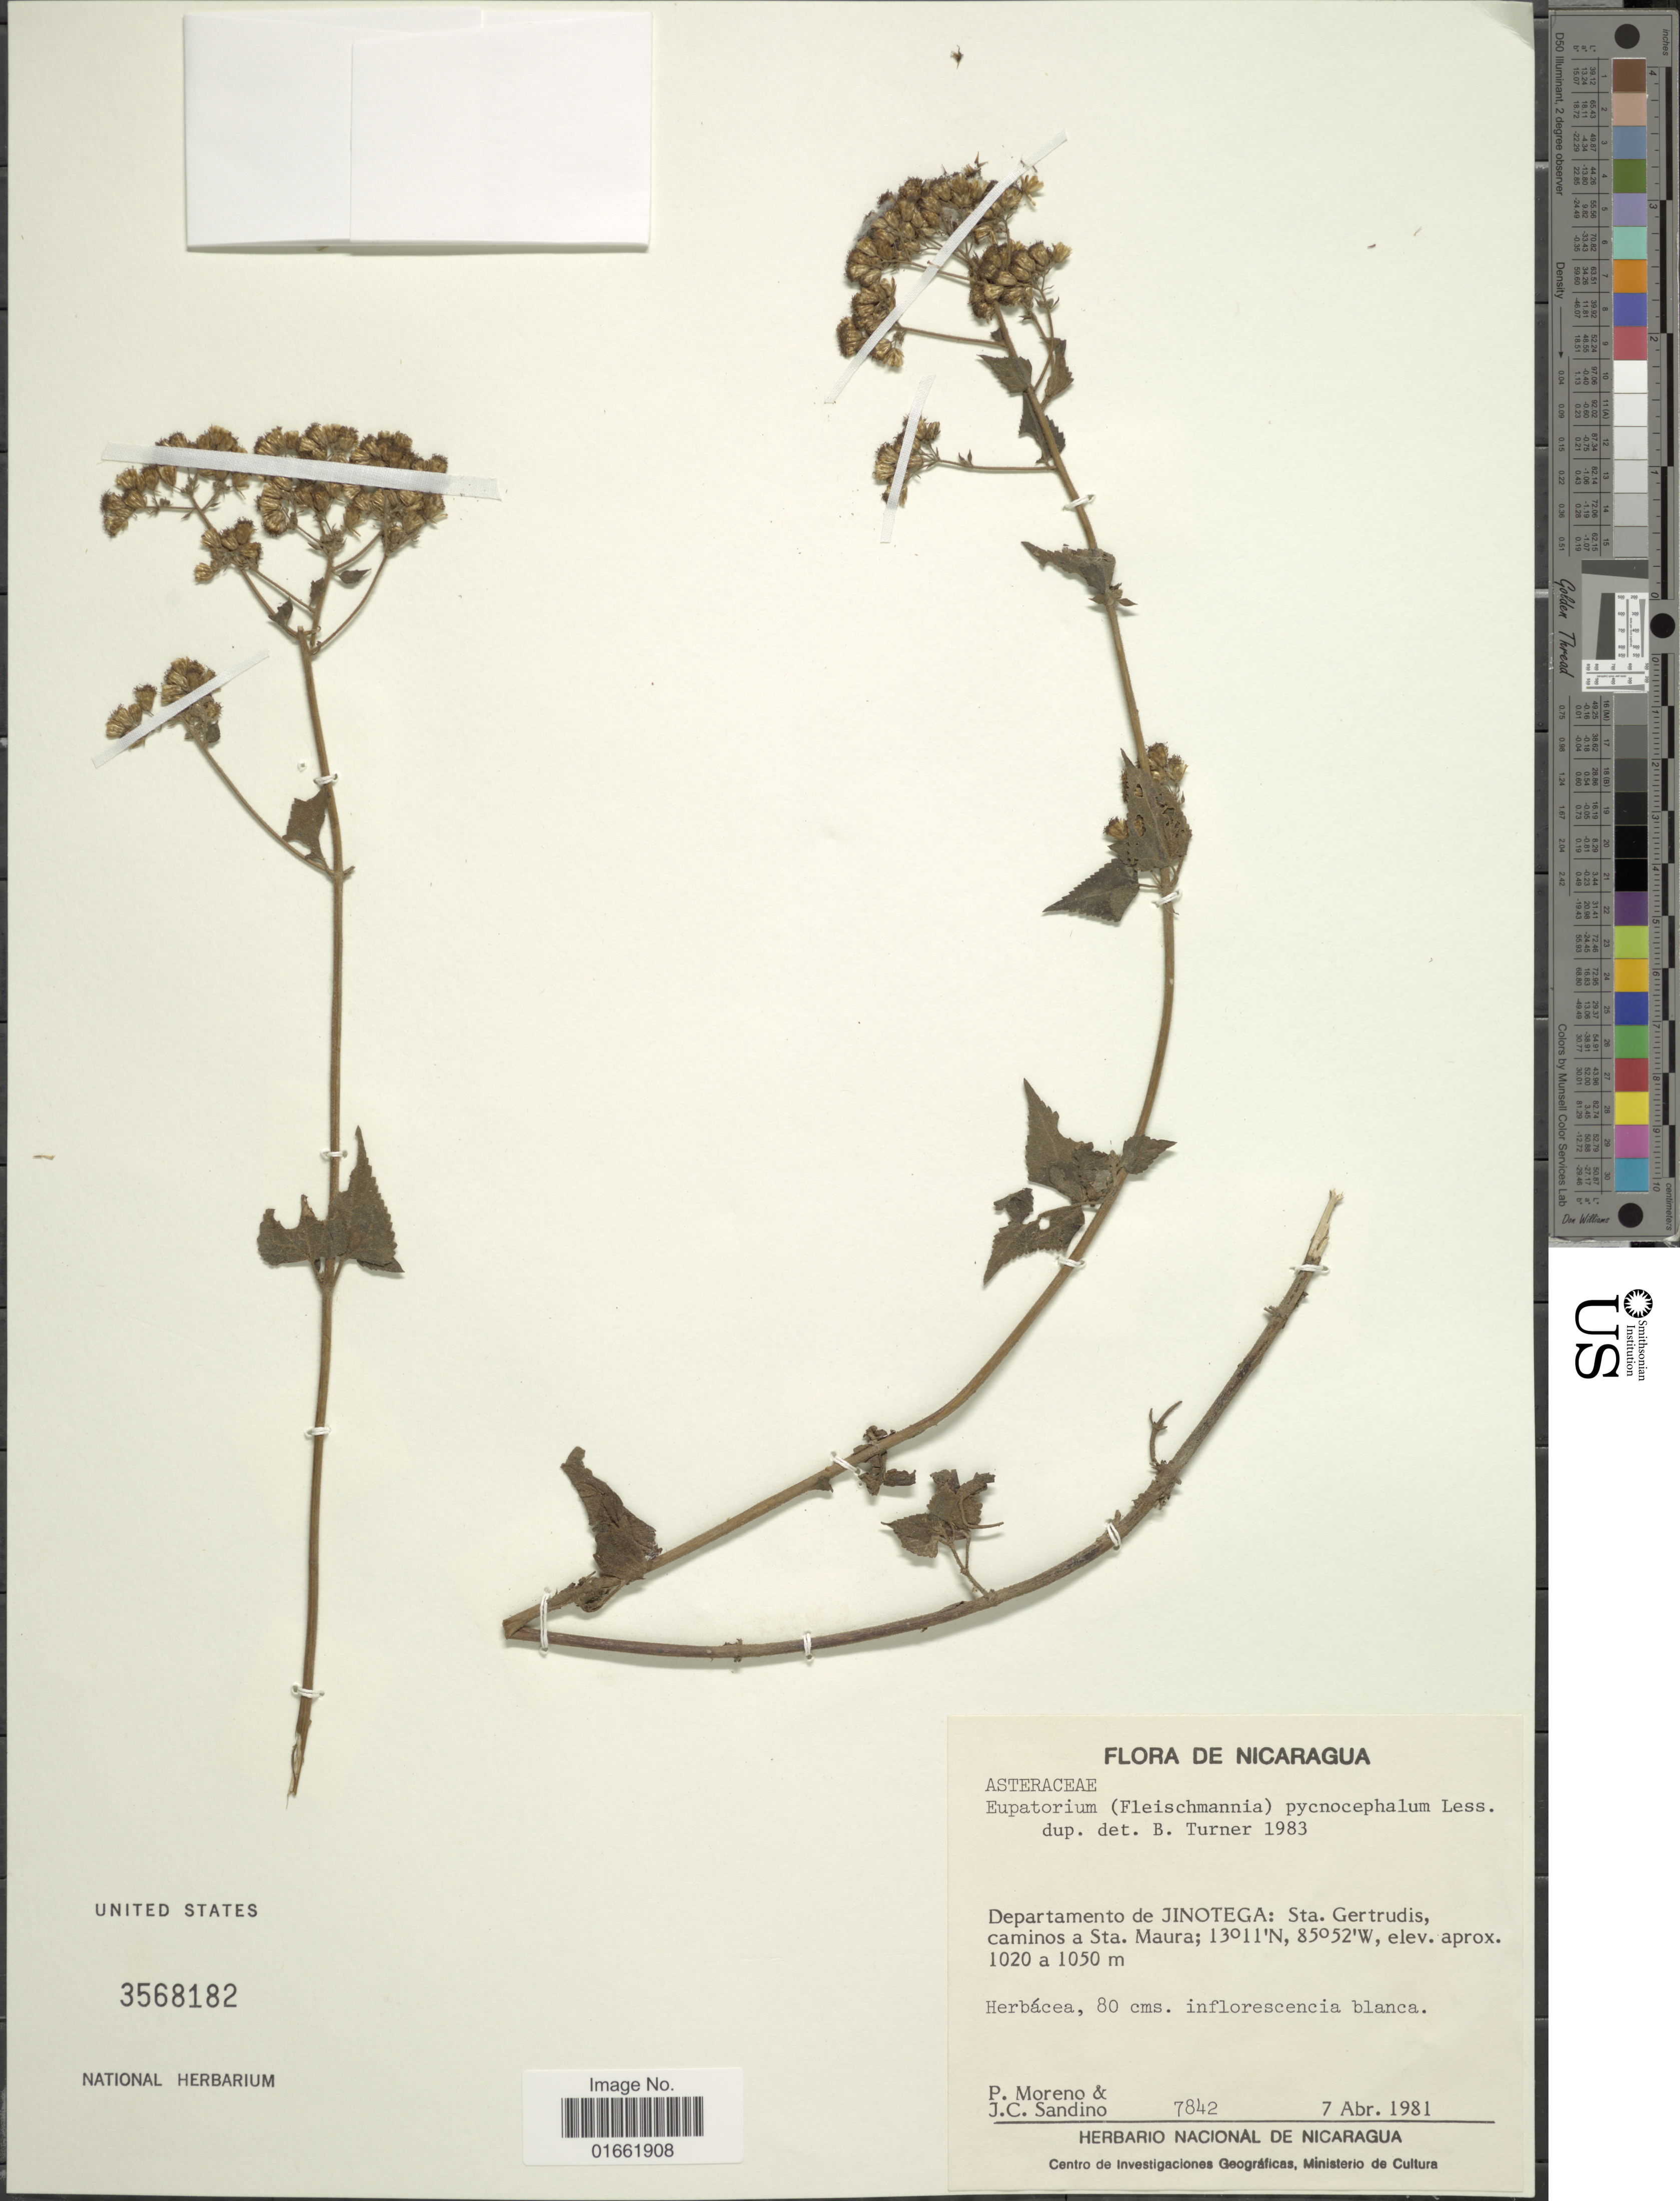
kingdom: Plantae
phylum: Tracheophyta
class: Magnoliopsida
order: Asterales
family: Asteraceae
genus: Fleischmannia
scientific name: Fleischmannia pycnocephala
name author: (Less.) R.M. King & H. Rob.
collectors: P. Moreno & J. Sandino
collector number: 7842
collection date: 1981-04-07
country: Nicaragua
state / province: Jinotega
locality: Departamento de Jinotega: Sta. Gertrudis, caminos a Sta. Maura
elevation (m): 1020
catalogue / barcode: US 3568182